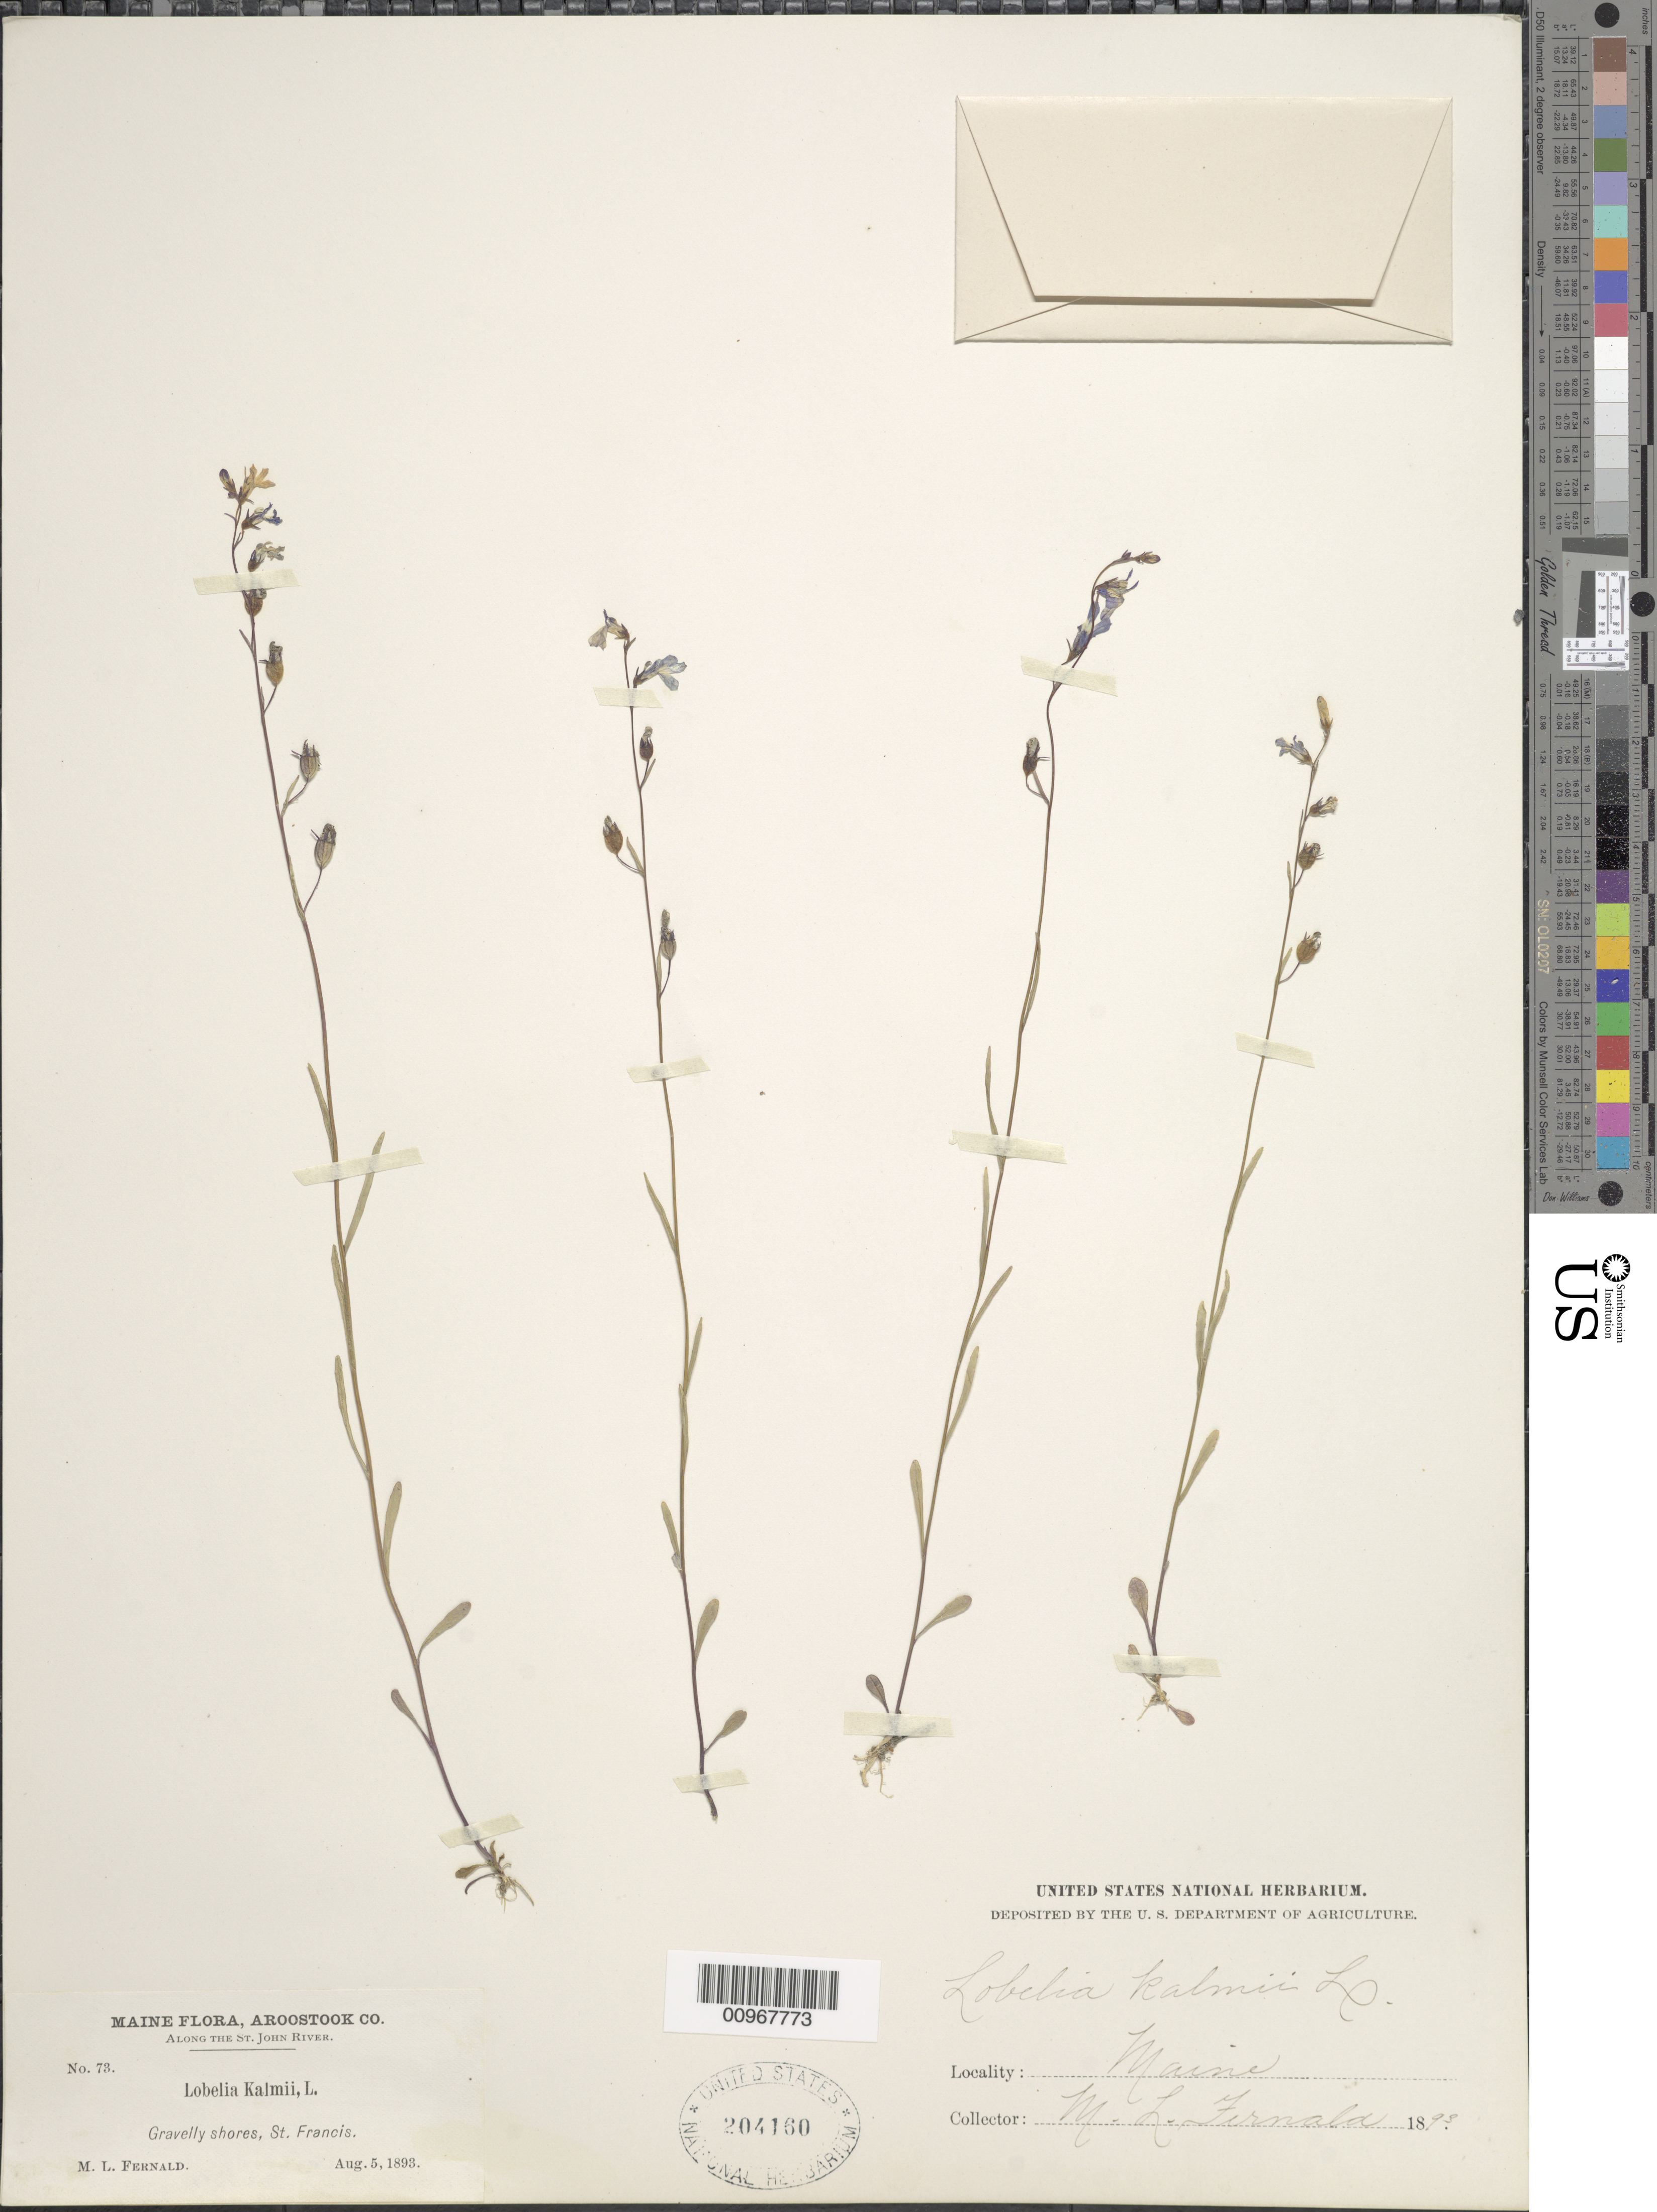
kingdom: Plantae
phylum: Tracheophyta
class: Magnoliopsida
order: Asterales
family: Campanulaceae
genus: Lobelia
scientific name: Lobelia kalmii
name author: L.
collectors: M. L. Fernald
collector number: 73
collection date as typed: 05 Aug 1893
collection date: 1893-08-05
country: United States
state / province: Maine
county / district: Aroostook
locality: St. Francis, along the St. John River.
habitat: gravelly shores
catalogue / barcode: US 204160